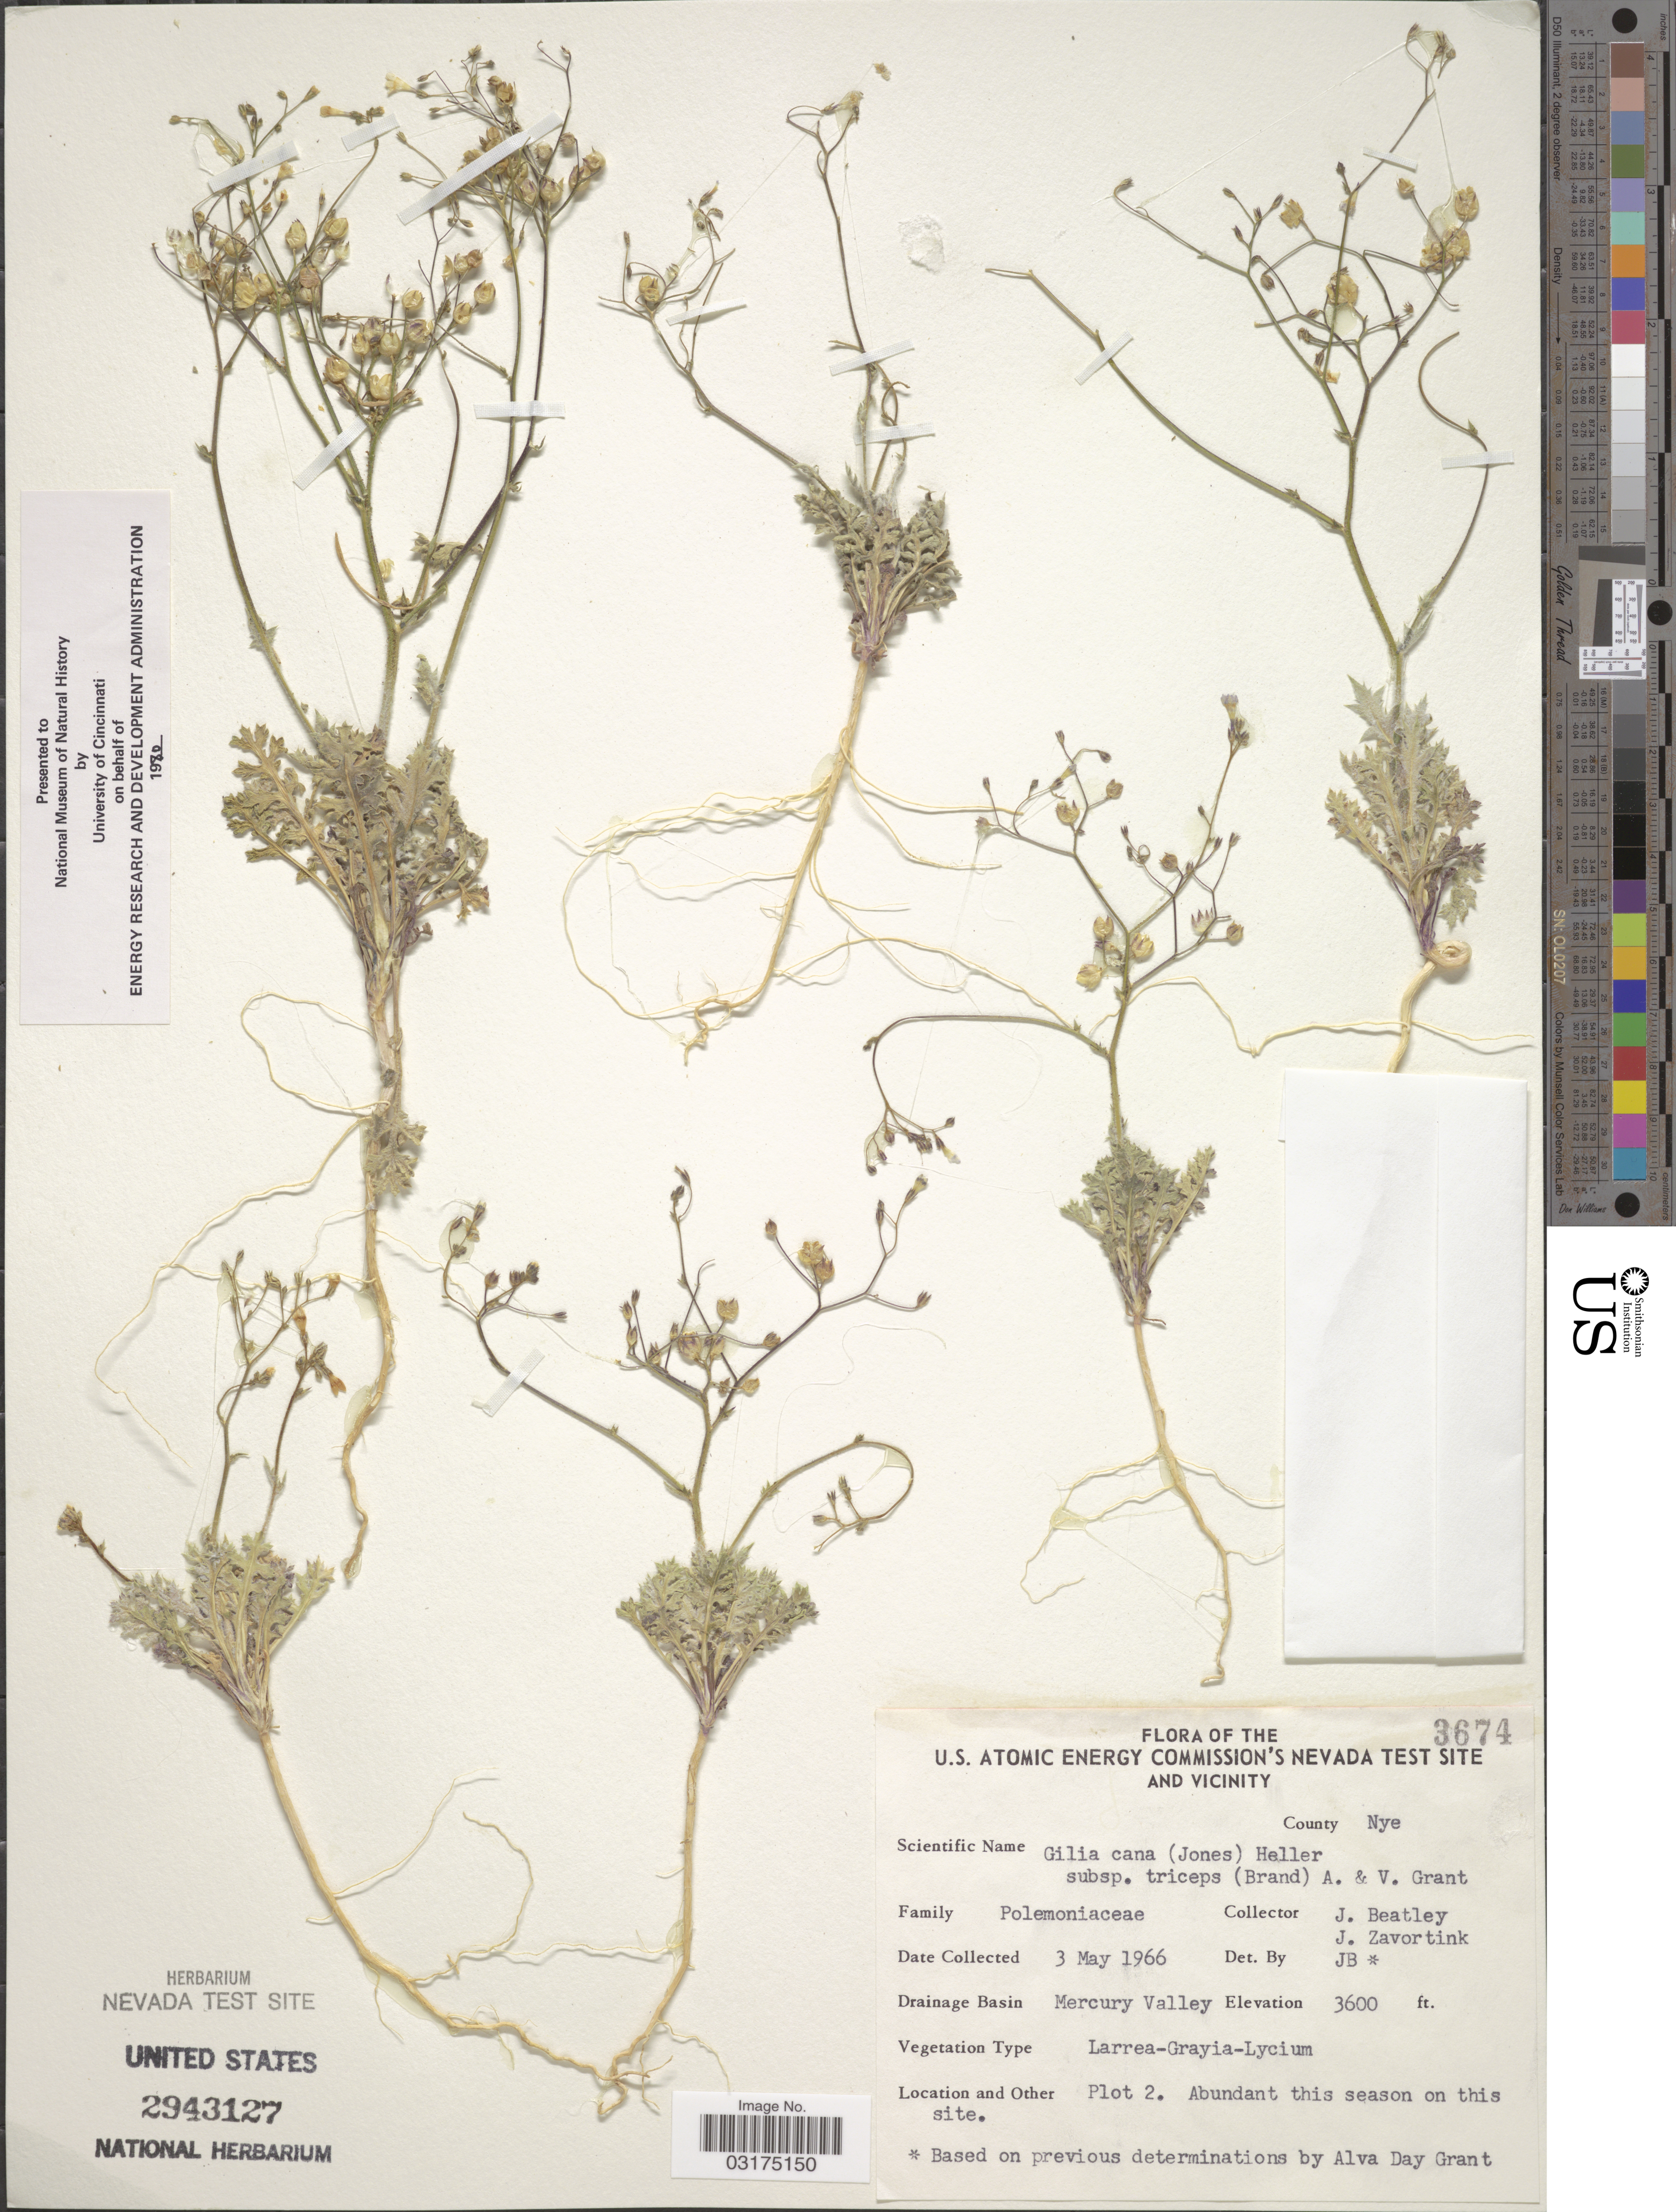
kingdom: Plantae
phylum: Tracheophyta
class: Magnoliopsida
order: Ericales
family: Polemoniaceae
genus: Gilia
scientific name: Gilia cana subsp. triceps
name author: (Brand) A.D. Grant & V.E. Grant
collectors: J. C. Beatley & J. Zavortink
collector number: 3674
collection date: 1966-05-03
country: United States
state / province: Nevada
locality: U.S. Atomic Energy Commission's Nevada Test Site and Vicinity, County Nye, Drainage Basin Mercury Valley, Plot 2.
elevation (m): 1097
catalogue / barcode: US 2943127